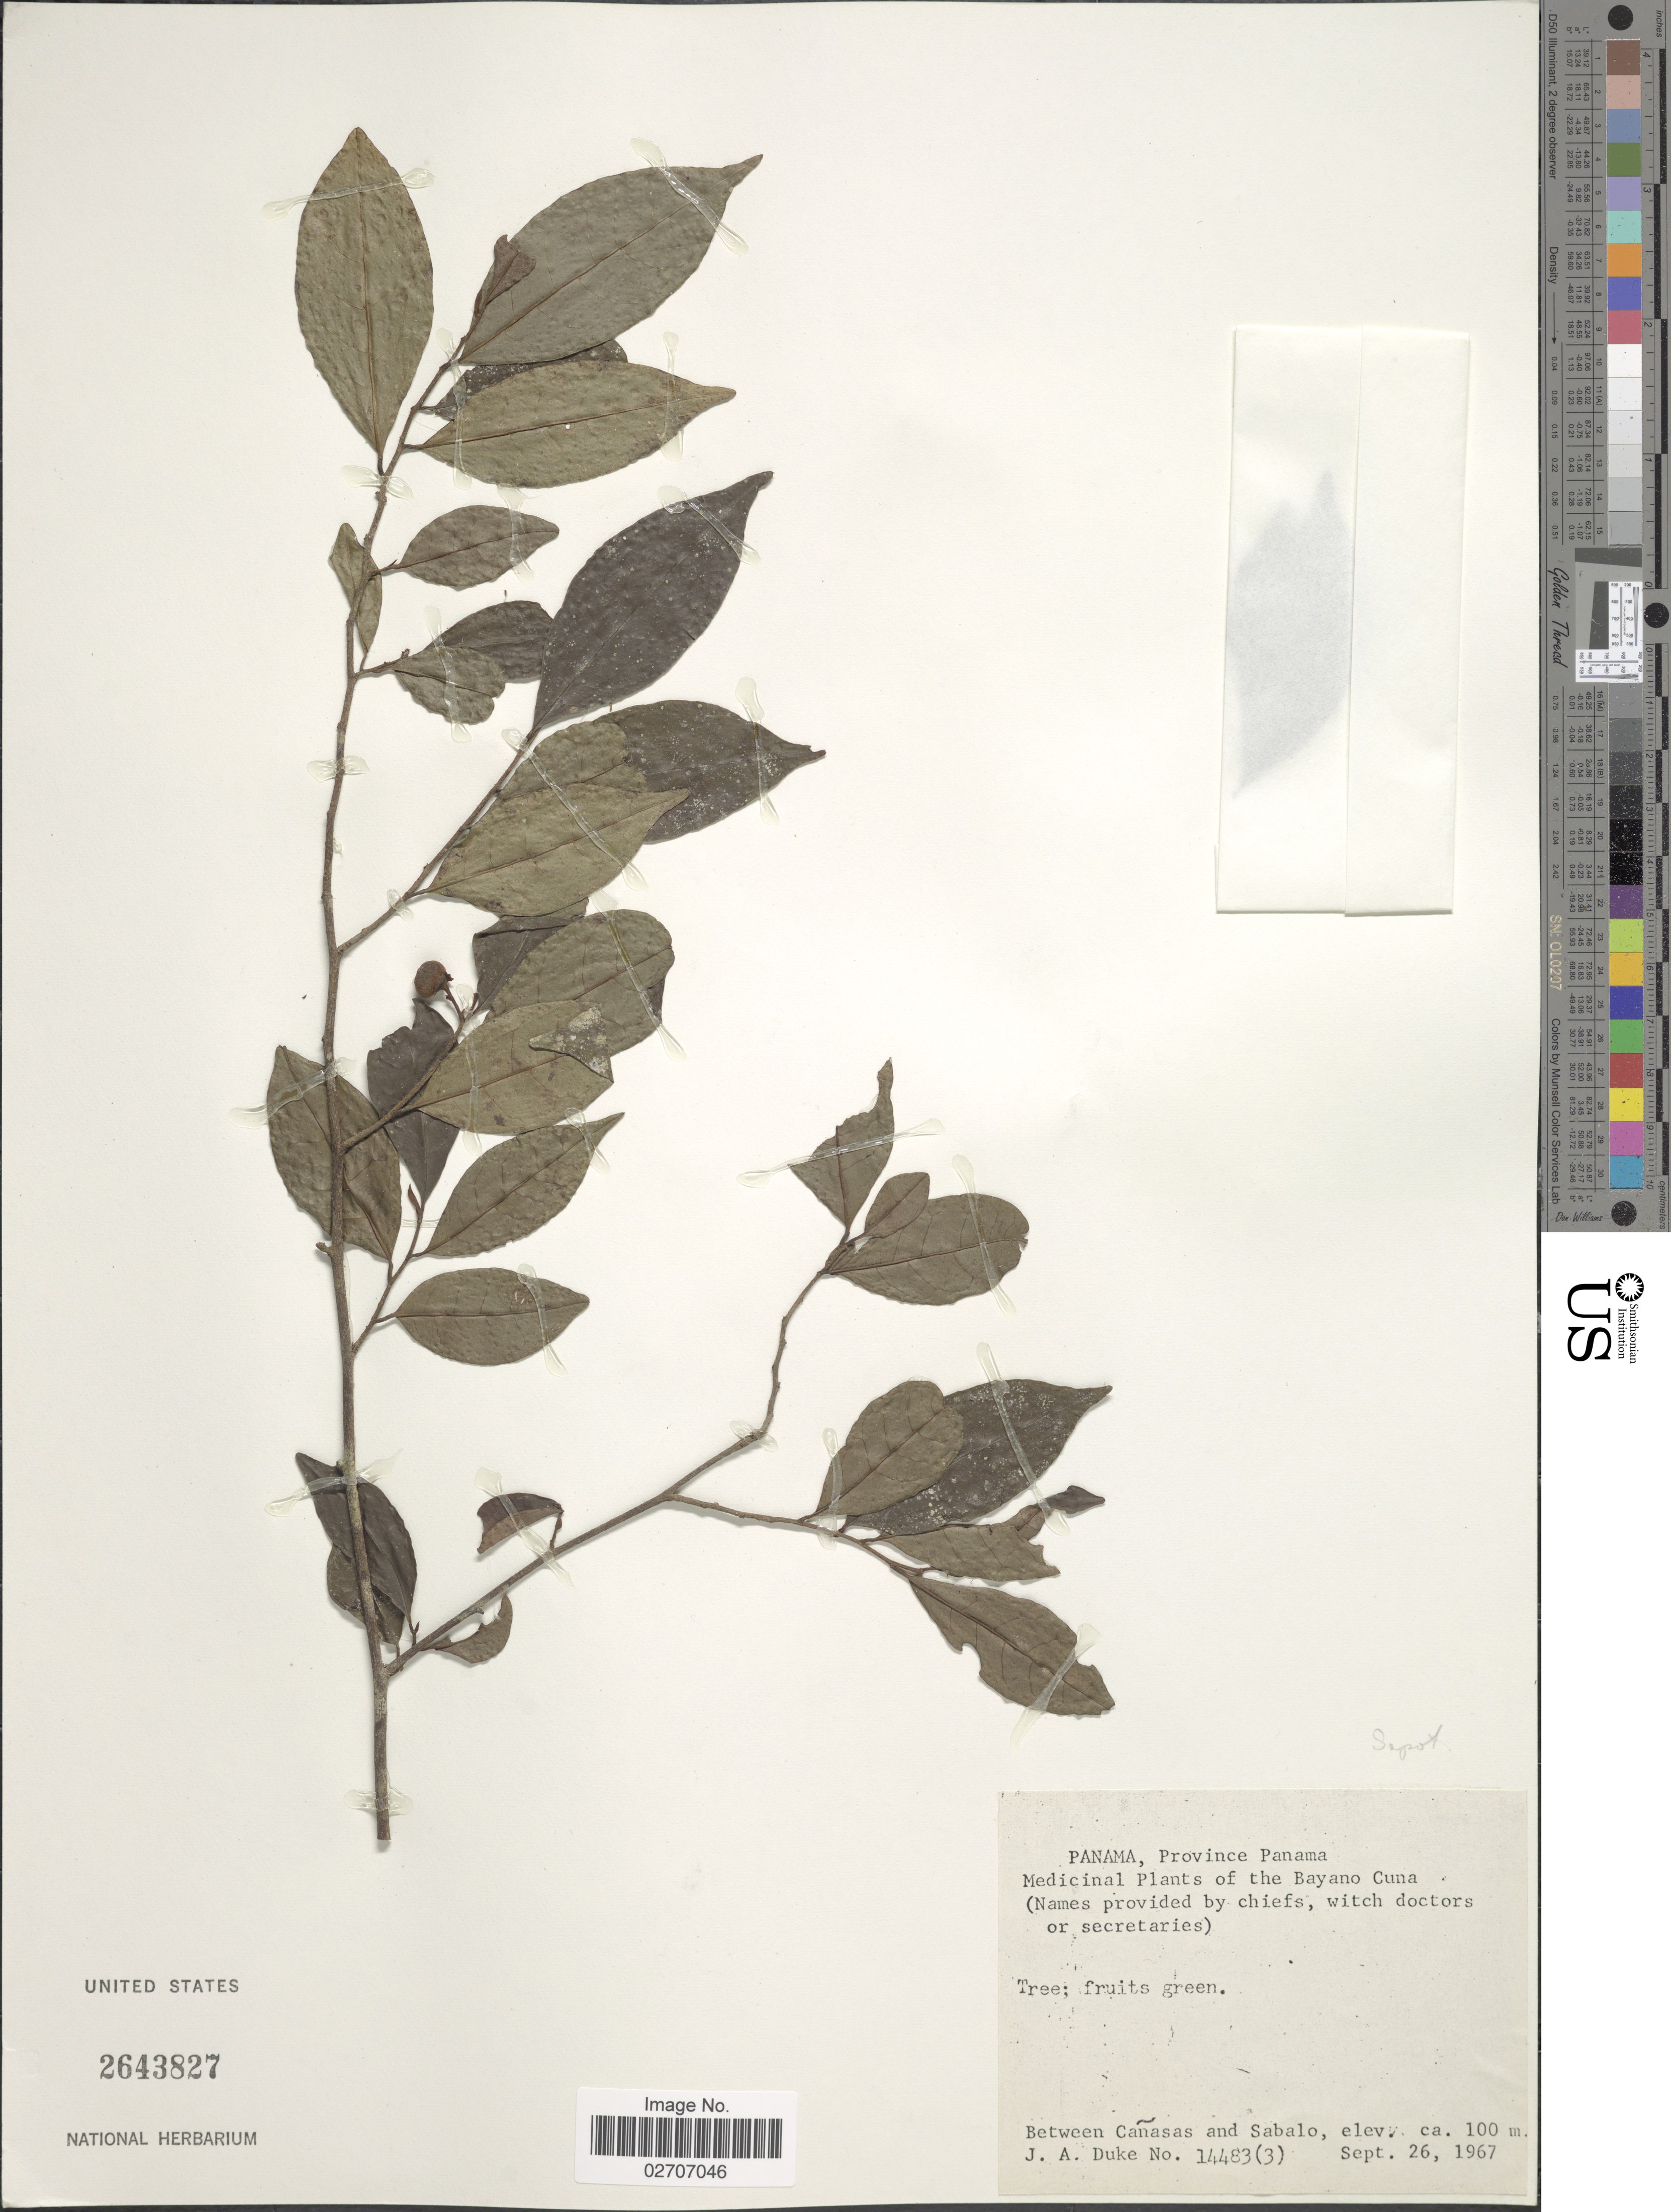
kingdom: Plantae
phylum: Tracheophyta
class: Magnoliopsida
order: Ericales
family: Sapotaceae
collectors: J. A. Duke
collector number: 14483 (3)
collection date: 1967-09-26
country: Panama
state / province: Panamá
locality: Between Ca1asas and Sabalo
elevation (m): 100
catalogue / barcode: US 2643827